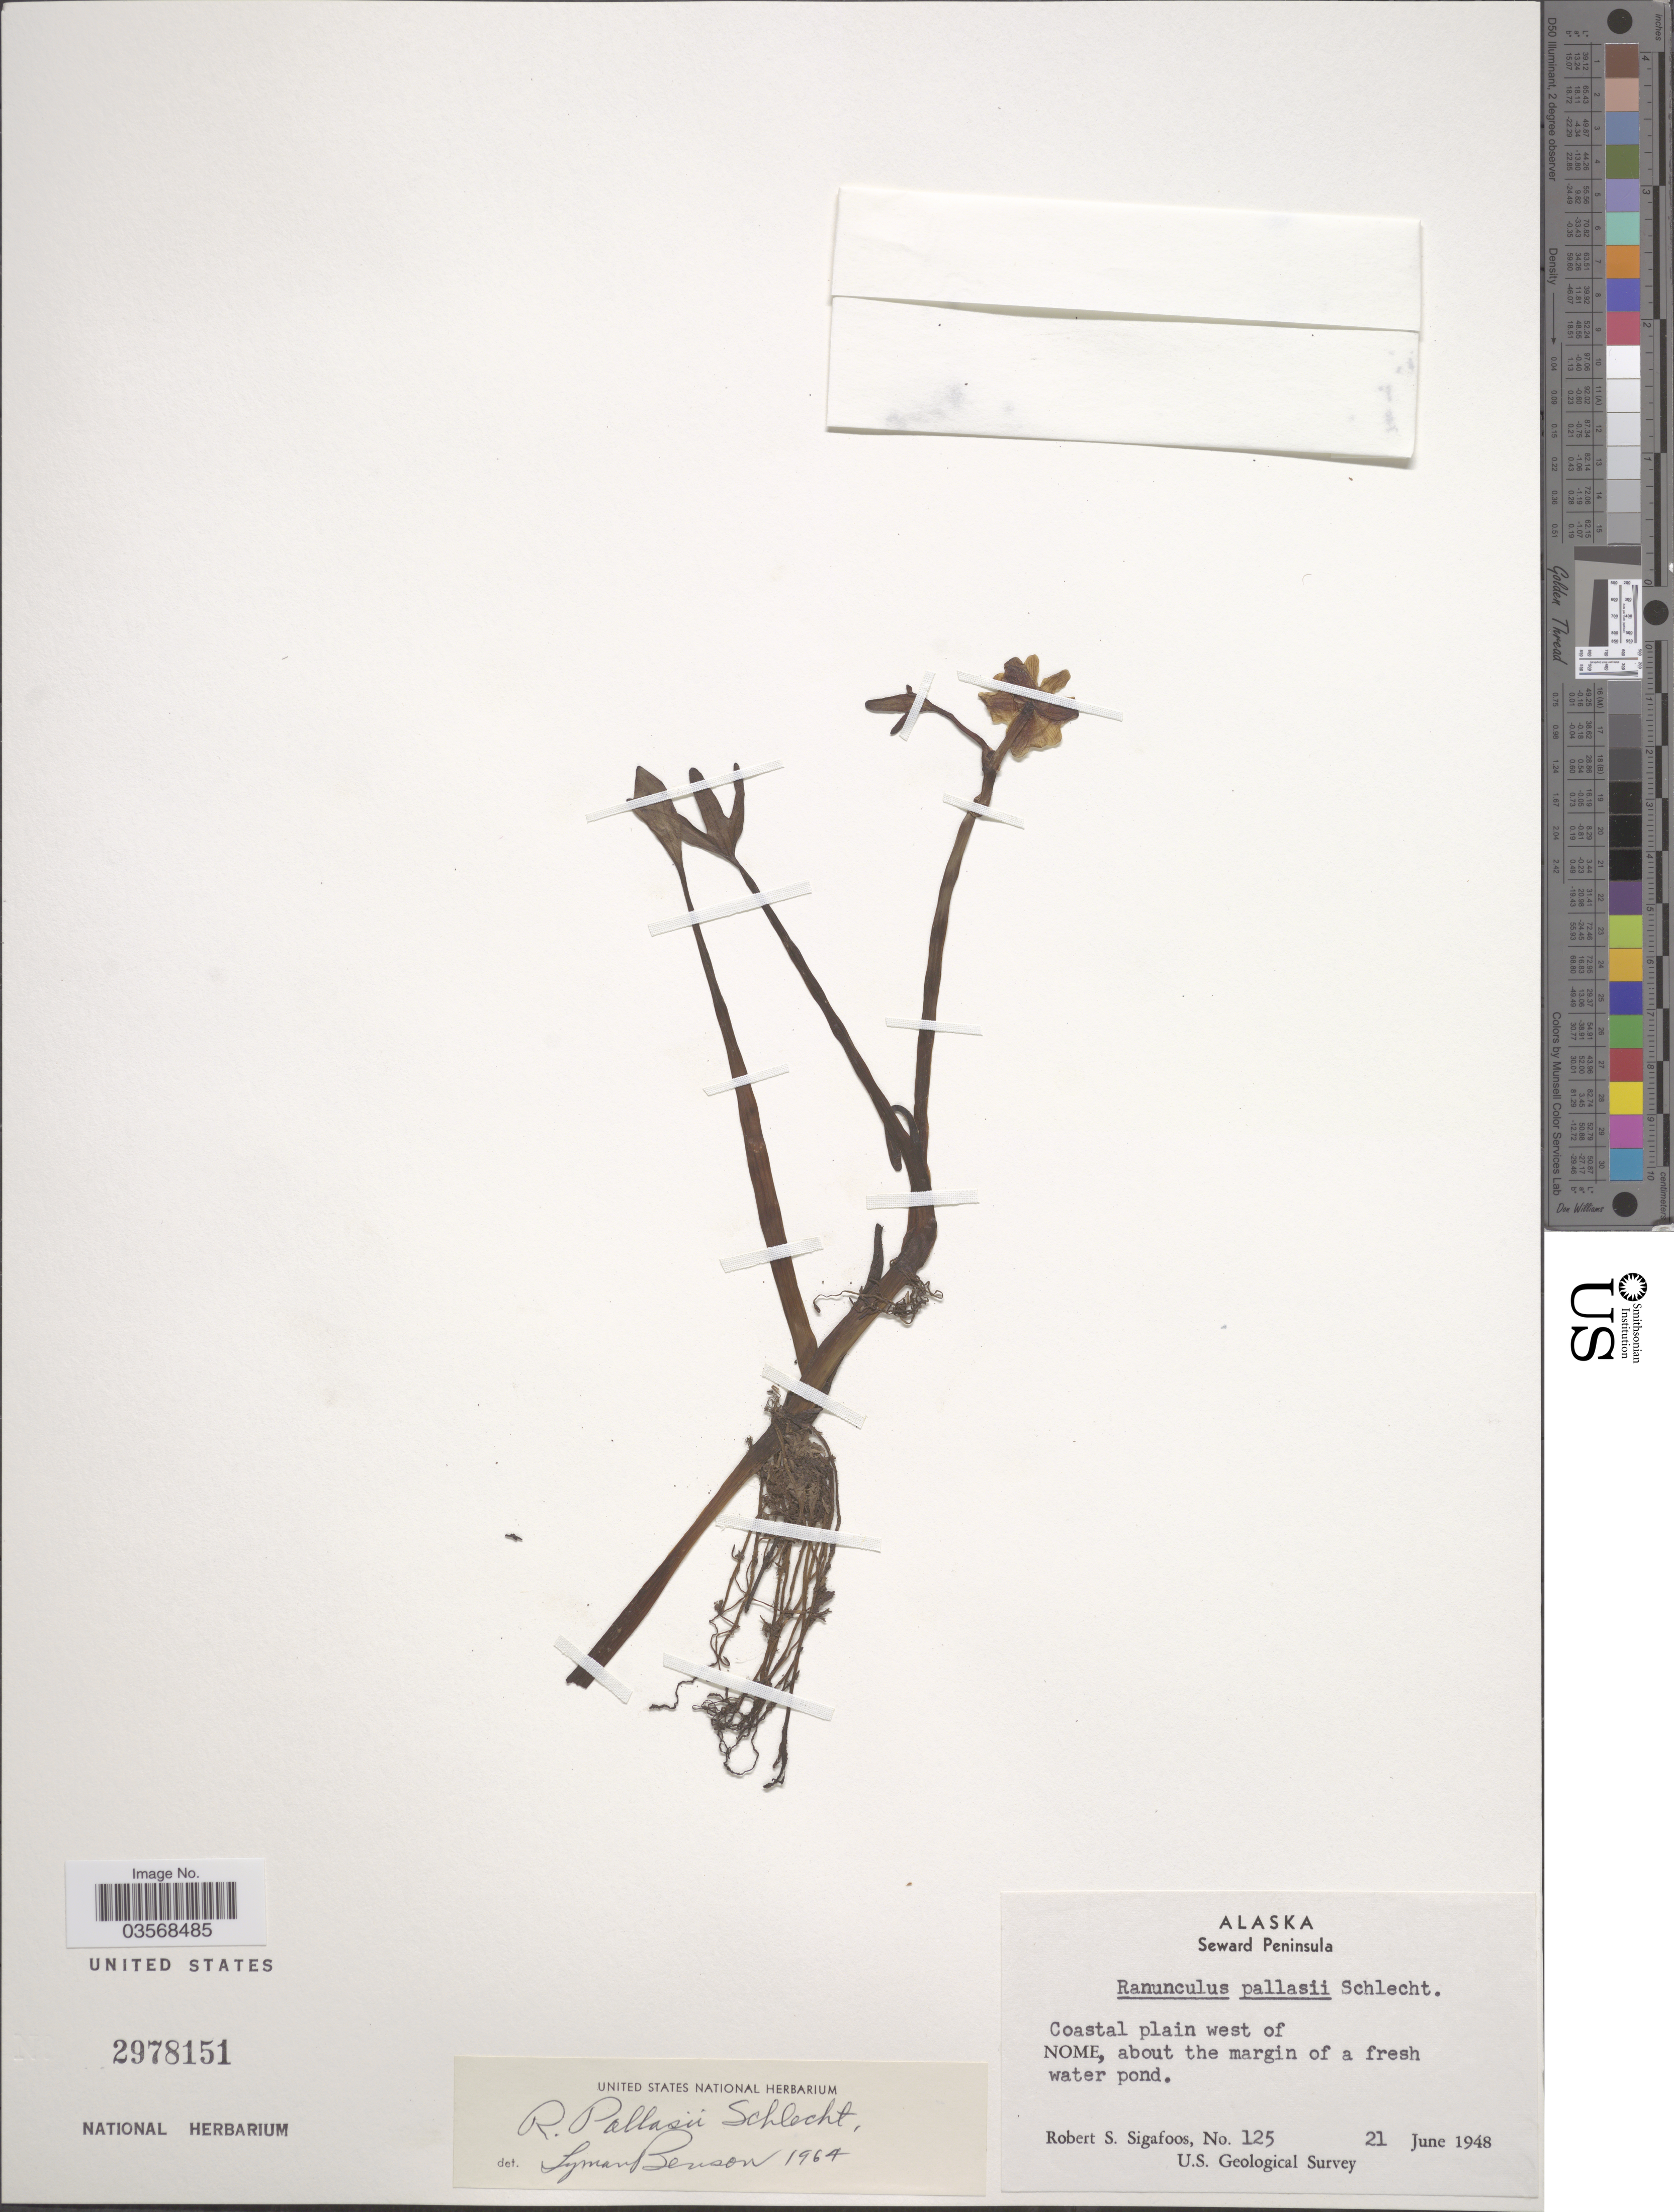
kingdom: Plantae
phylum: Tracheophyta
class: Magnoliopsida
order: Ranunculales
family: Ranunculaceae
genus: Ranunculus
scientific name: Ranunculus pallasii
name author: Schltdl.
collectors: R. Sigafoos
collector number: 125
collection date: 1948-06-21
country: United States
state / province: Alaska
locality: Seward Peninsula. Coastal plain west of Nome.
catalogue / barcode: US 2978151